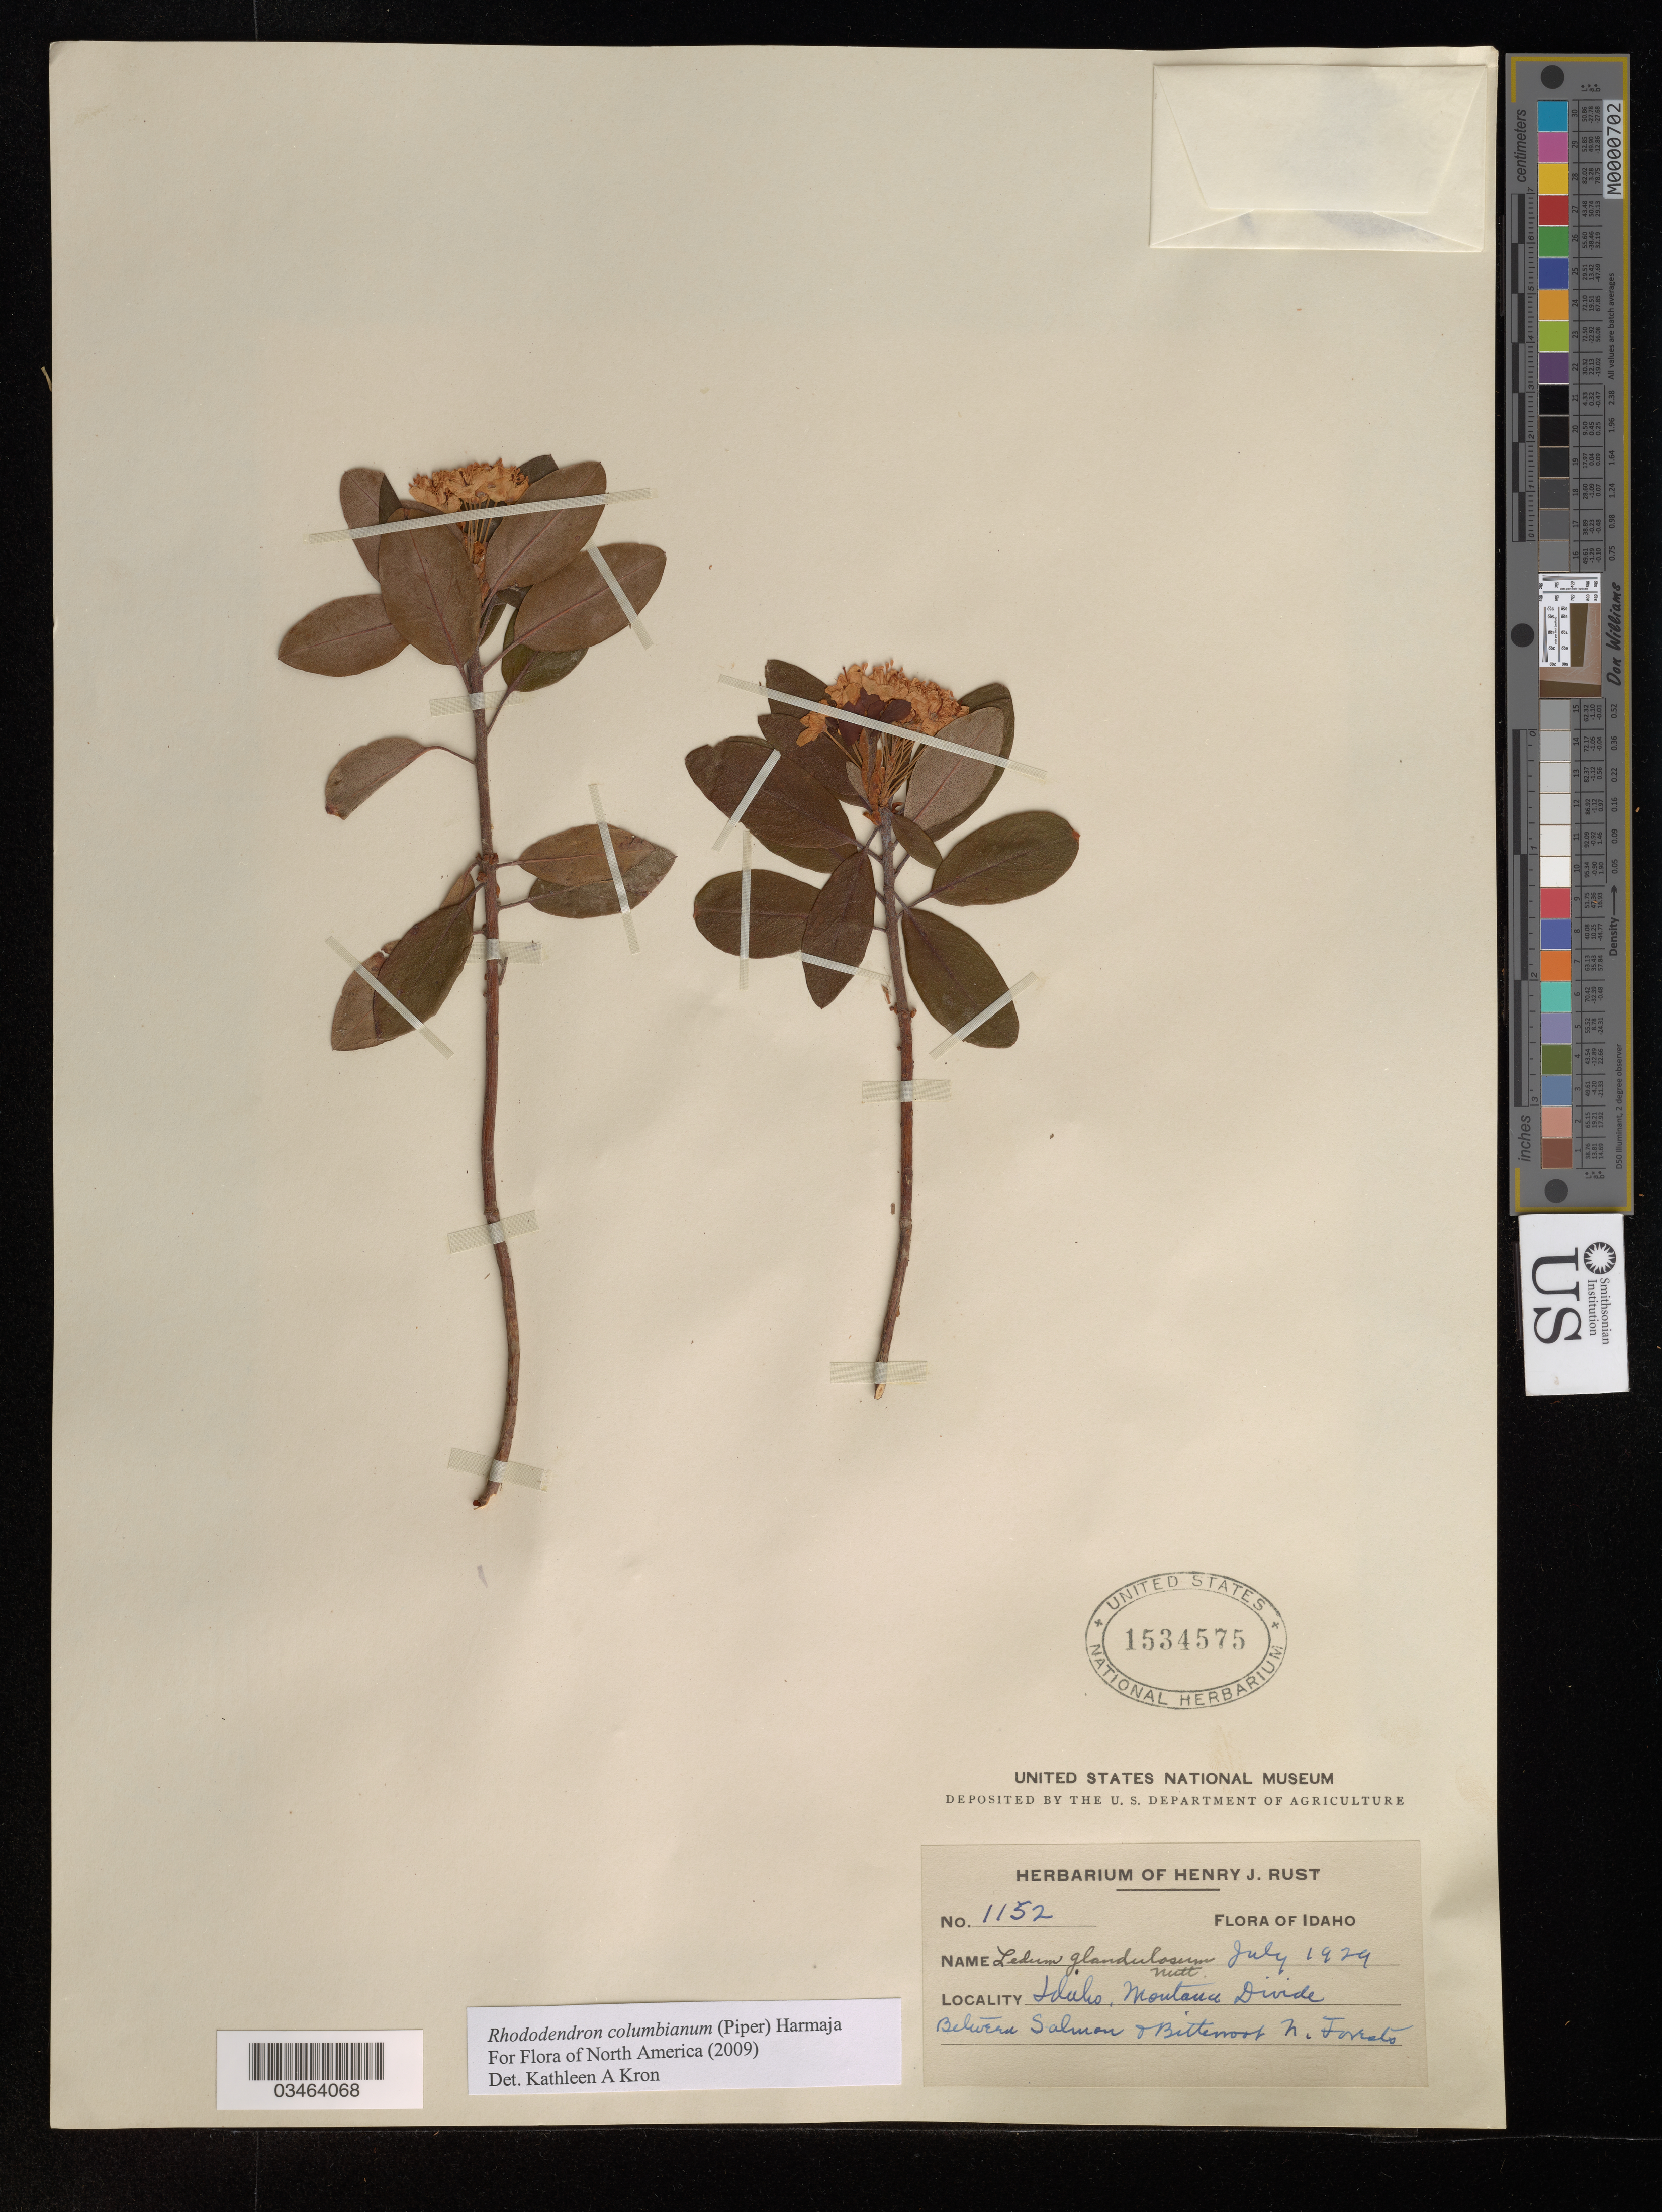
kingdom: Plantae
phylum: Tracheophyta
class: Magnoliopsida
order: Ericales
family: Ericaceae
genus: Ledum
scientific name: Ledum glandulosum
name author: Nutt.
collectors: ex herb. Henry J. Rust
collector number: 1152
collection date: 1929-07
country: United States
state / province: Idaho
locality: Mountain Divide. Between Salmon & Bitterroot N. Forests.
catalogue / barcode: US 1534575